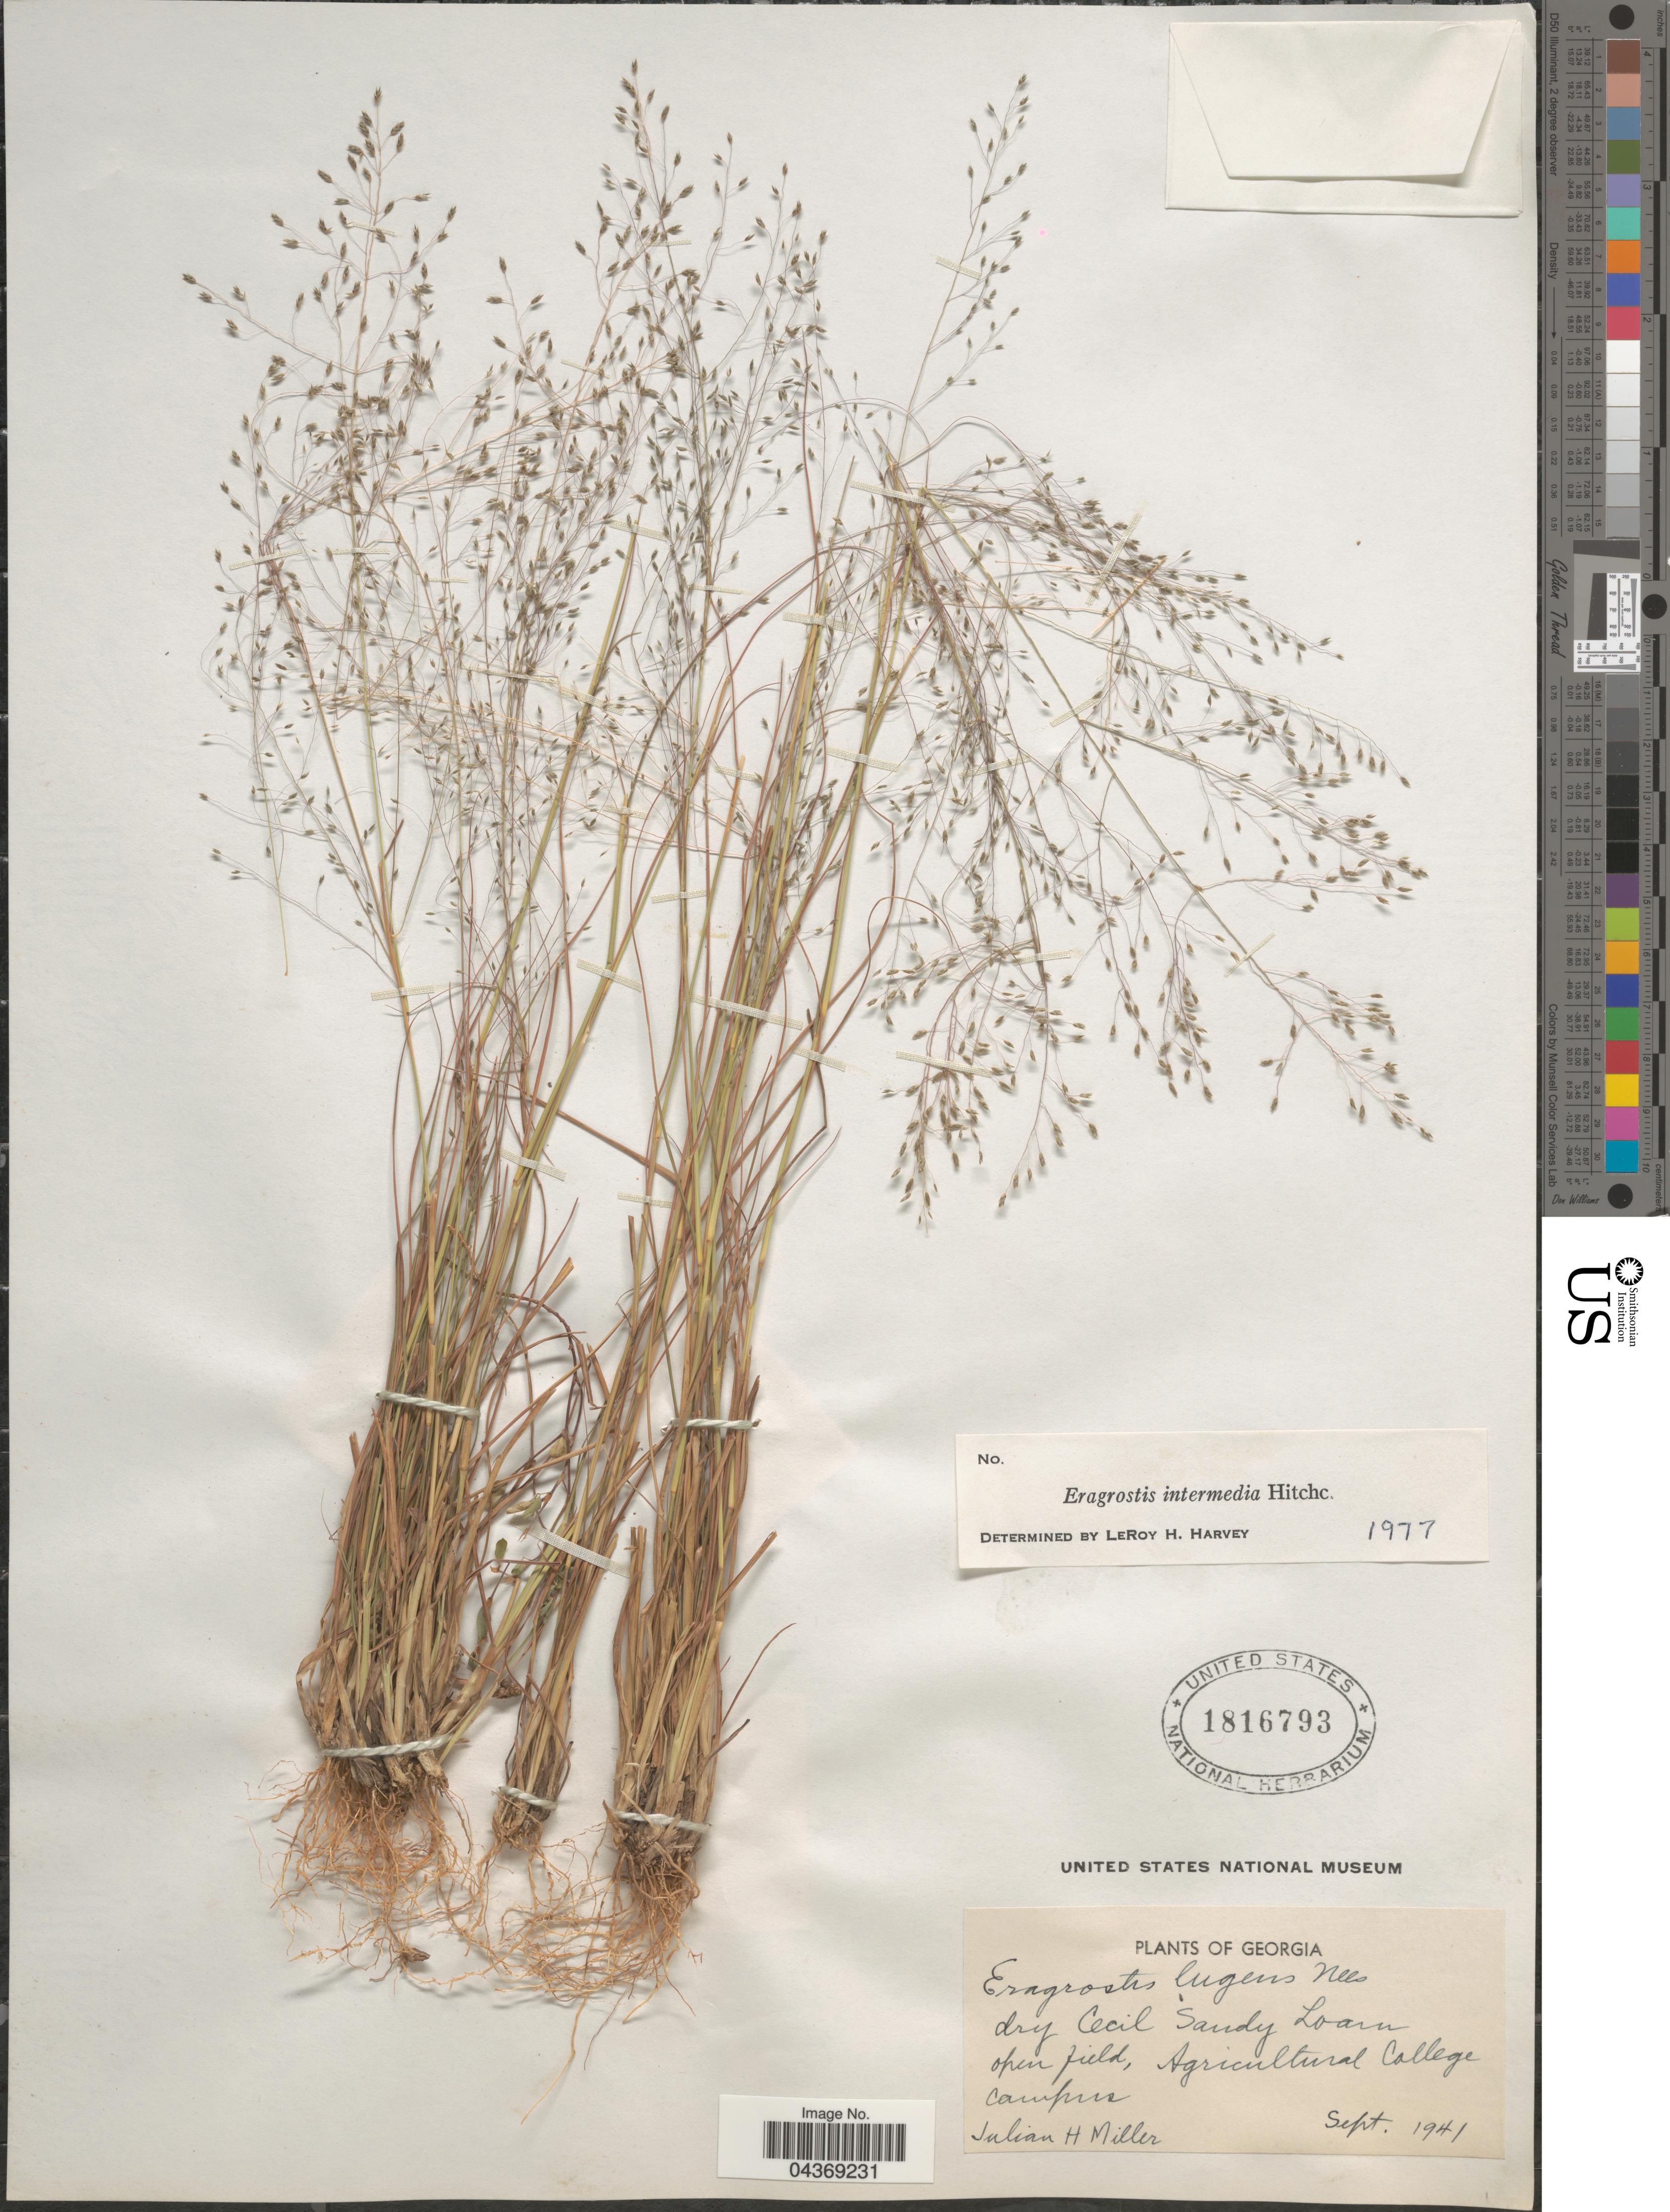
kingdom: Plantae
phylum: Tracheophyta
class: Liliopsida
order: Poales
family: Poaceae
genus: Eragrostis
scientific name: Eragrostis intermedia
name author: Hitchc.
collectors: J. H. Miller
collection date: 1941-09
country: United States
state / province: Georgia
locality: Dry Cecil Sandy Loam. Open field, Agricultured College Campus.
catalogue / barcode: US 1816793